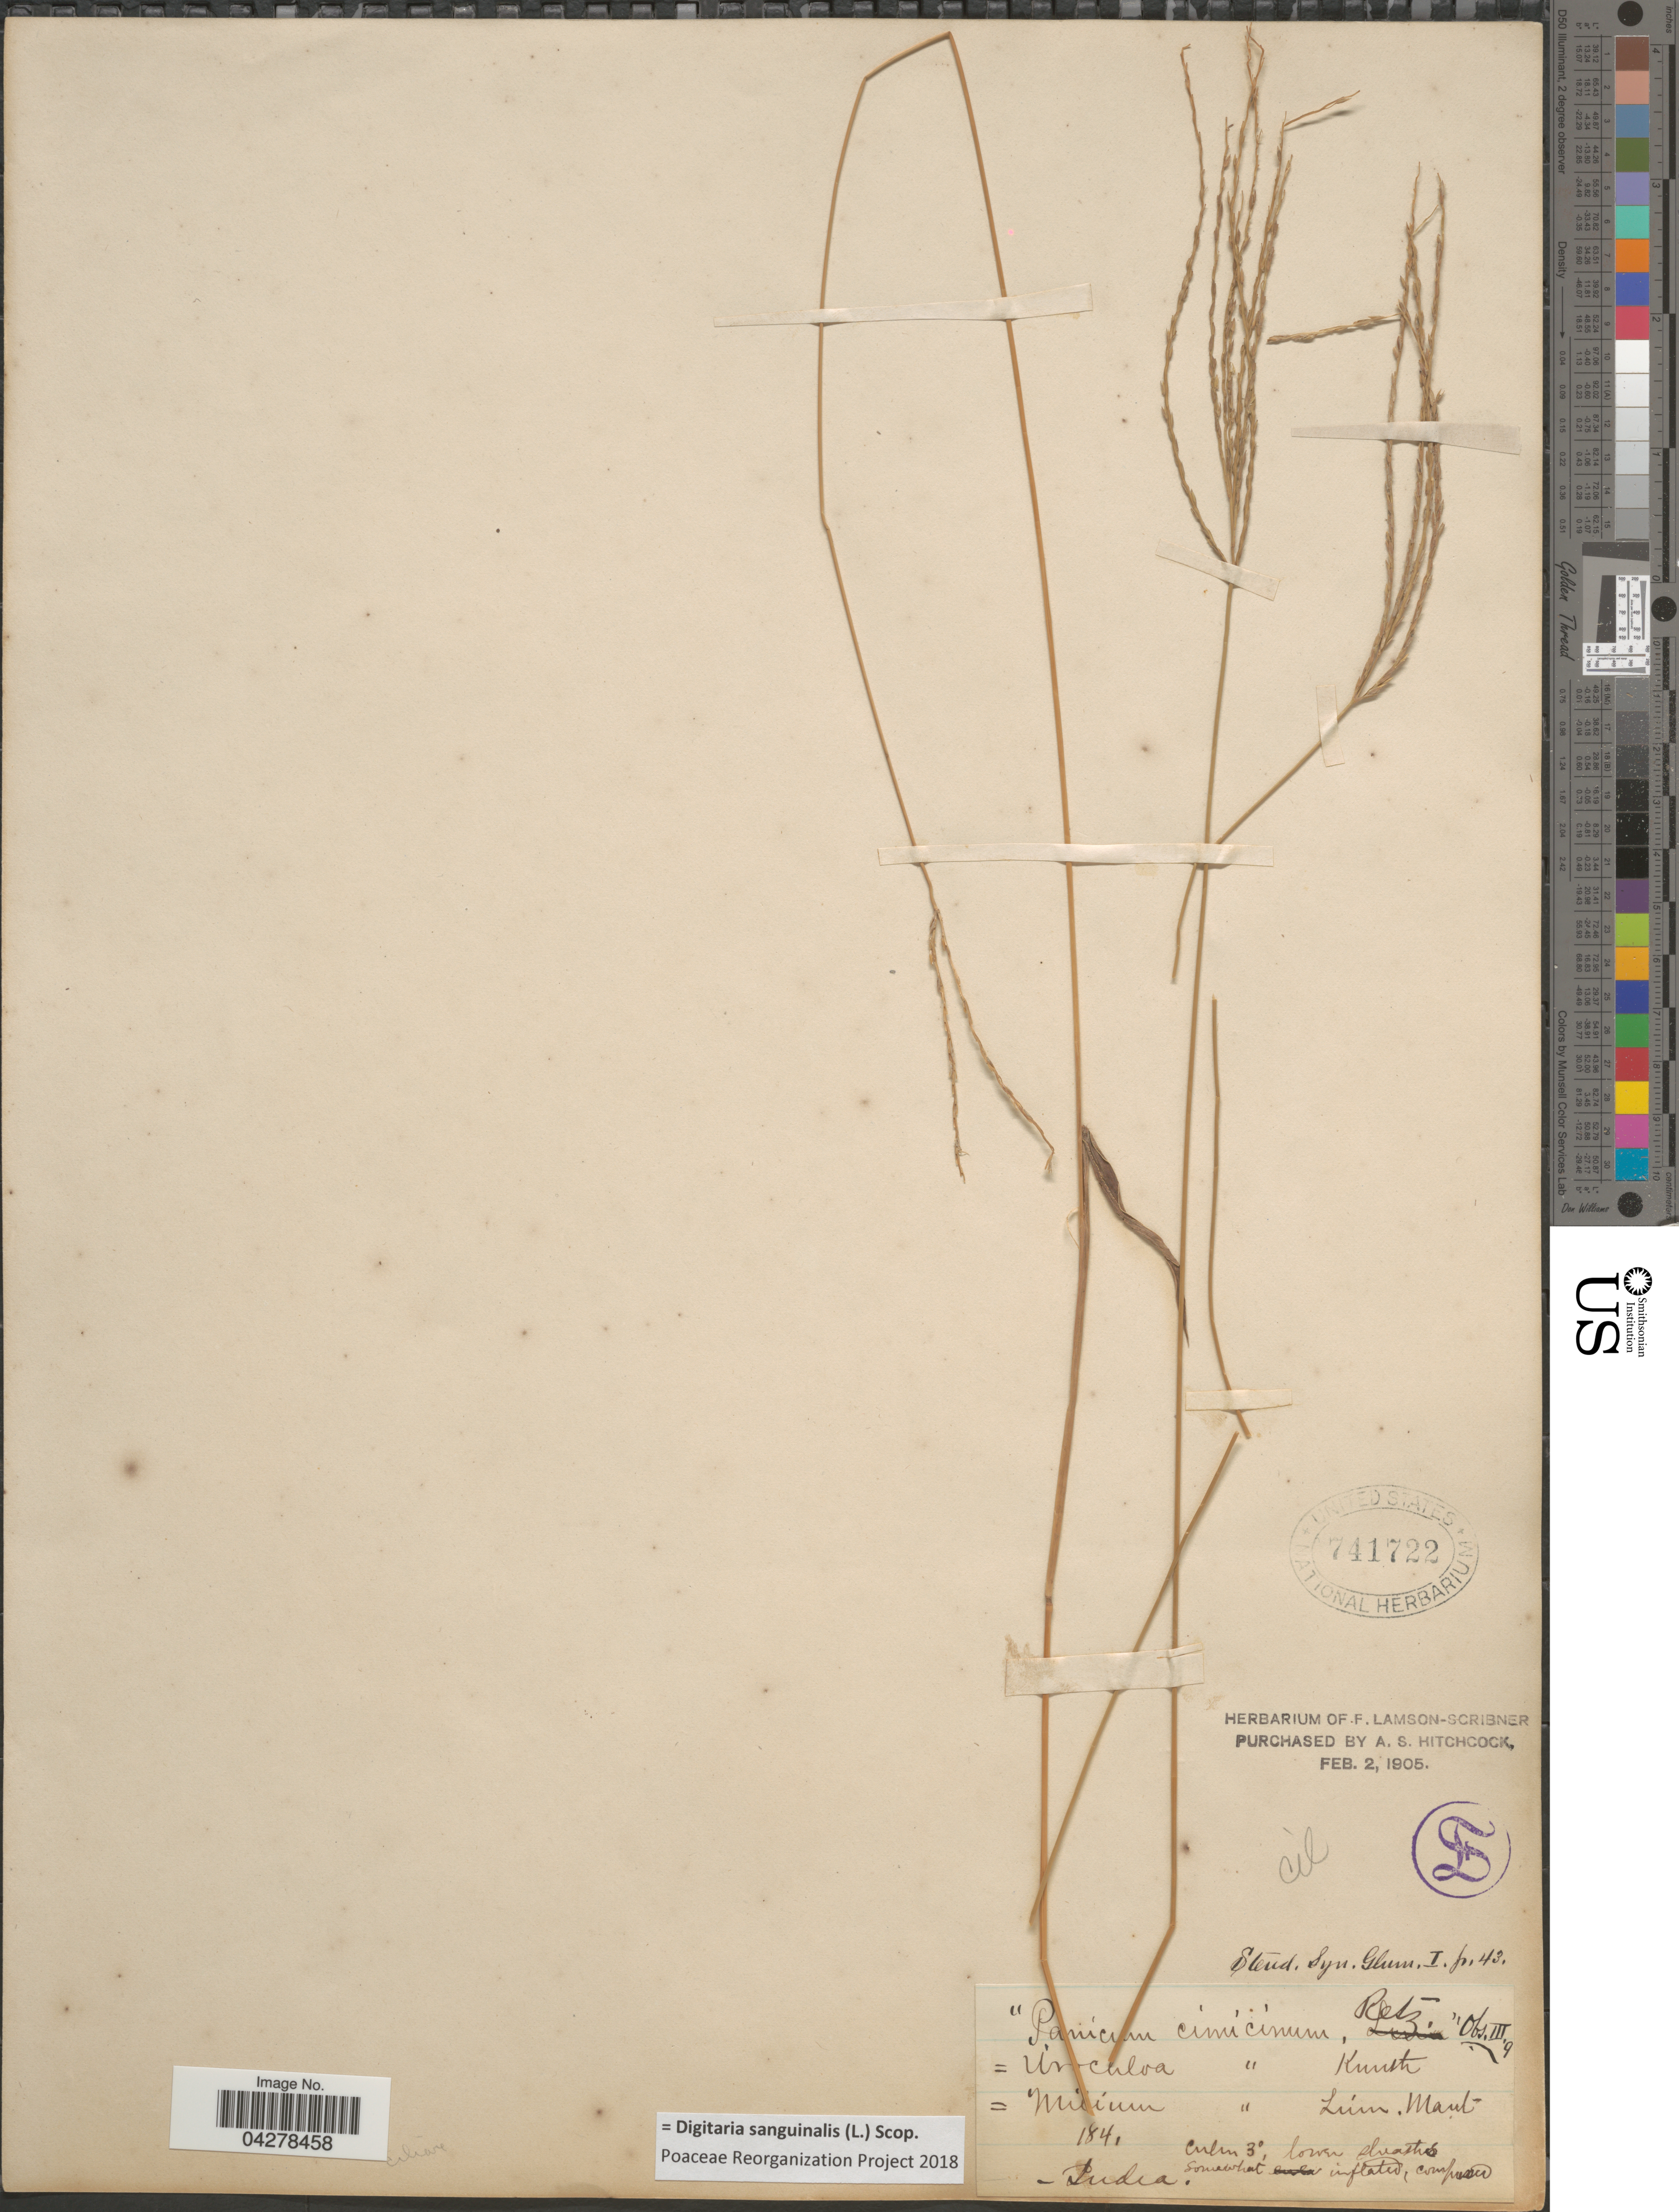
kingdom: Plantae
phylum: Tracheophyta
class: Liliopsida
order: Poales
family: Poaceae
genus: Digitaria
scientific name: Digitaria sanguinalis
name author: (L.) Scop.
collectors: ex herb. F. Lamson Scribner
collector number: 184?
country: India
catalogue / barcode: US 741722